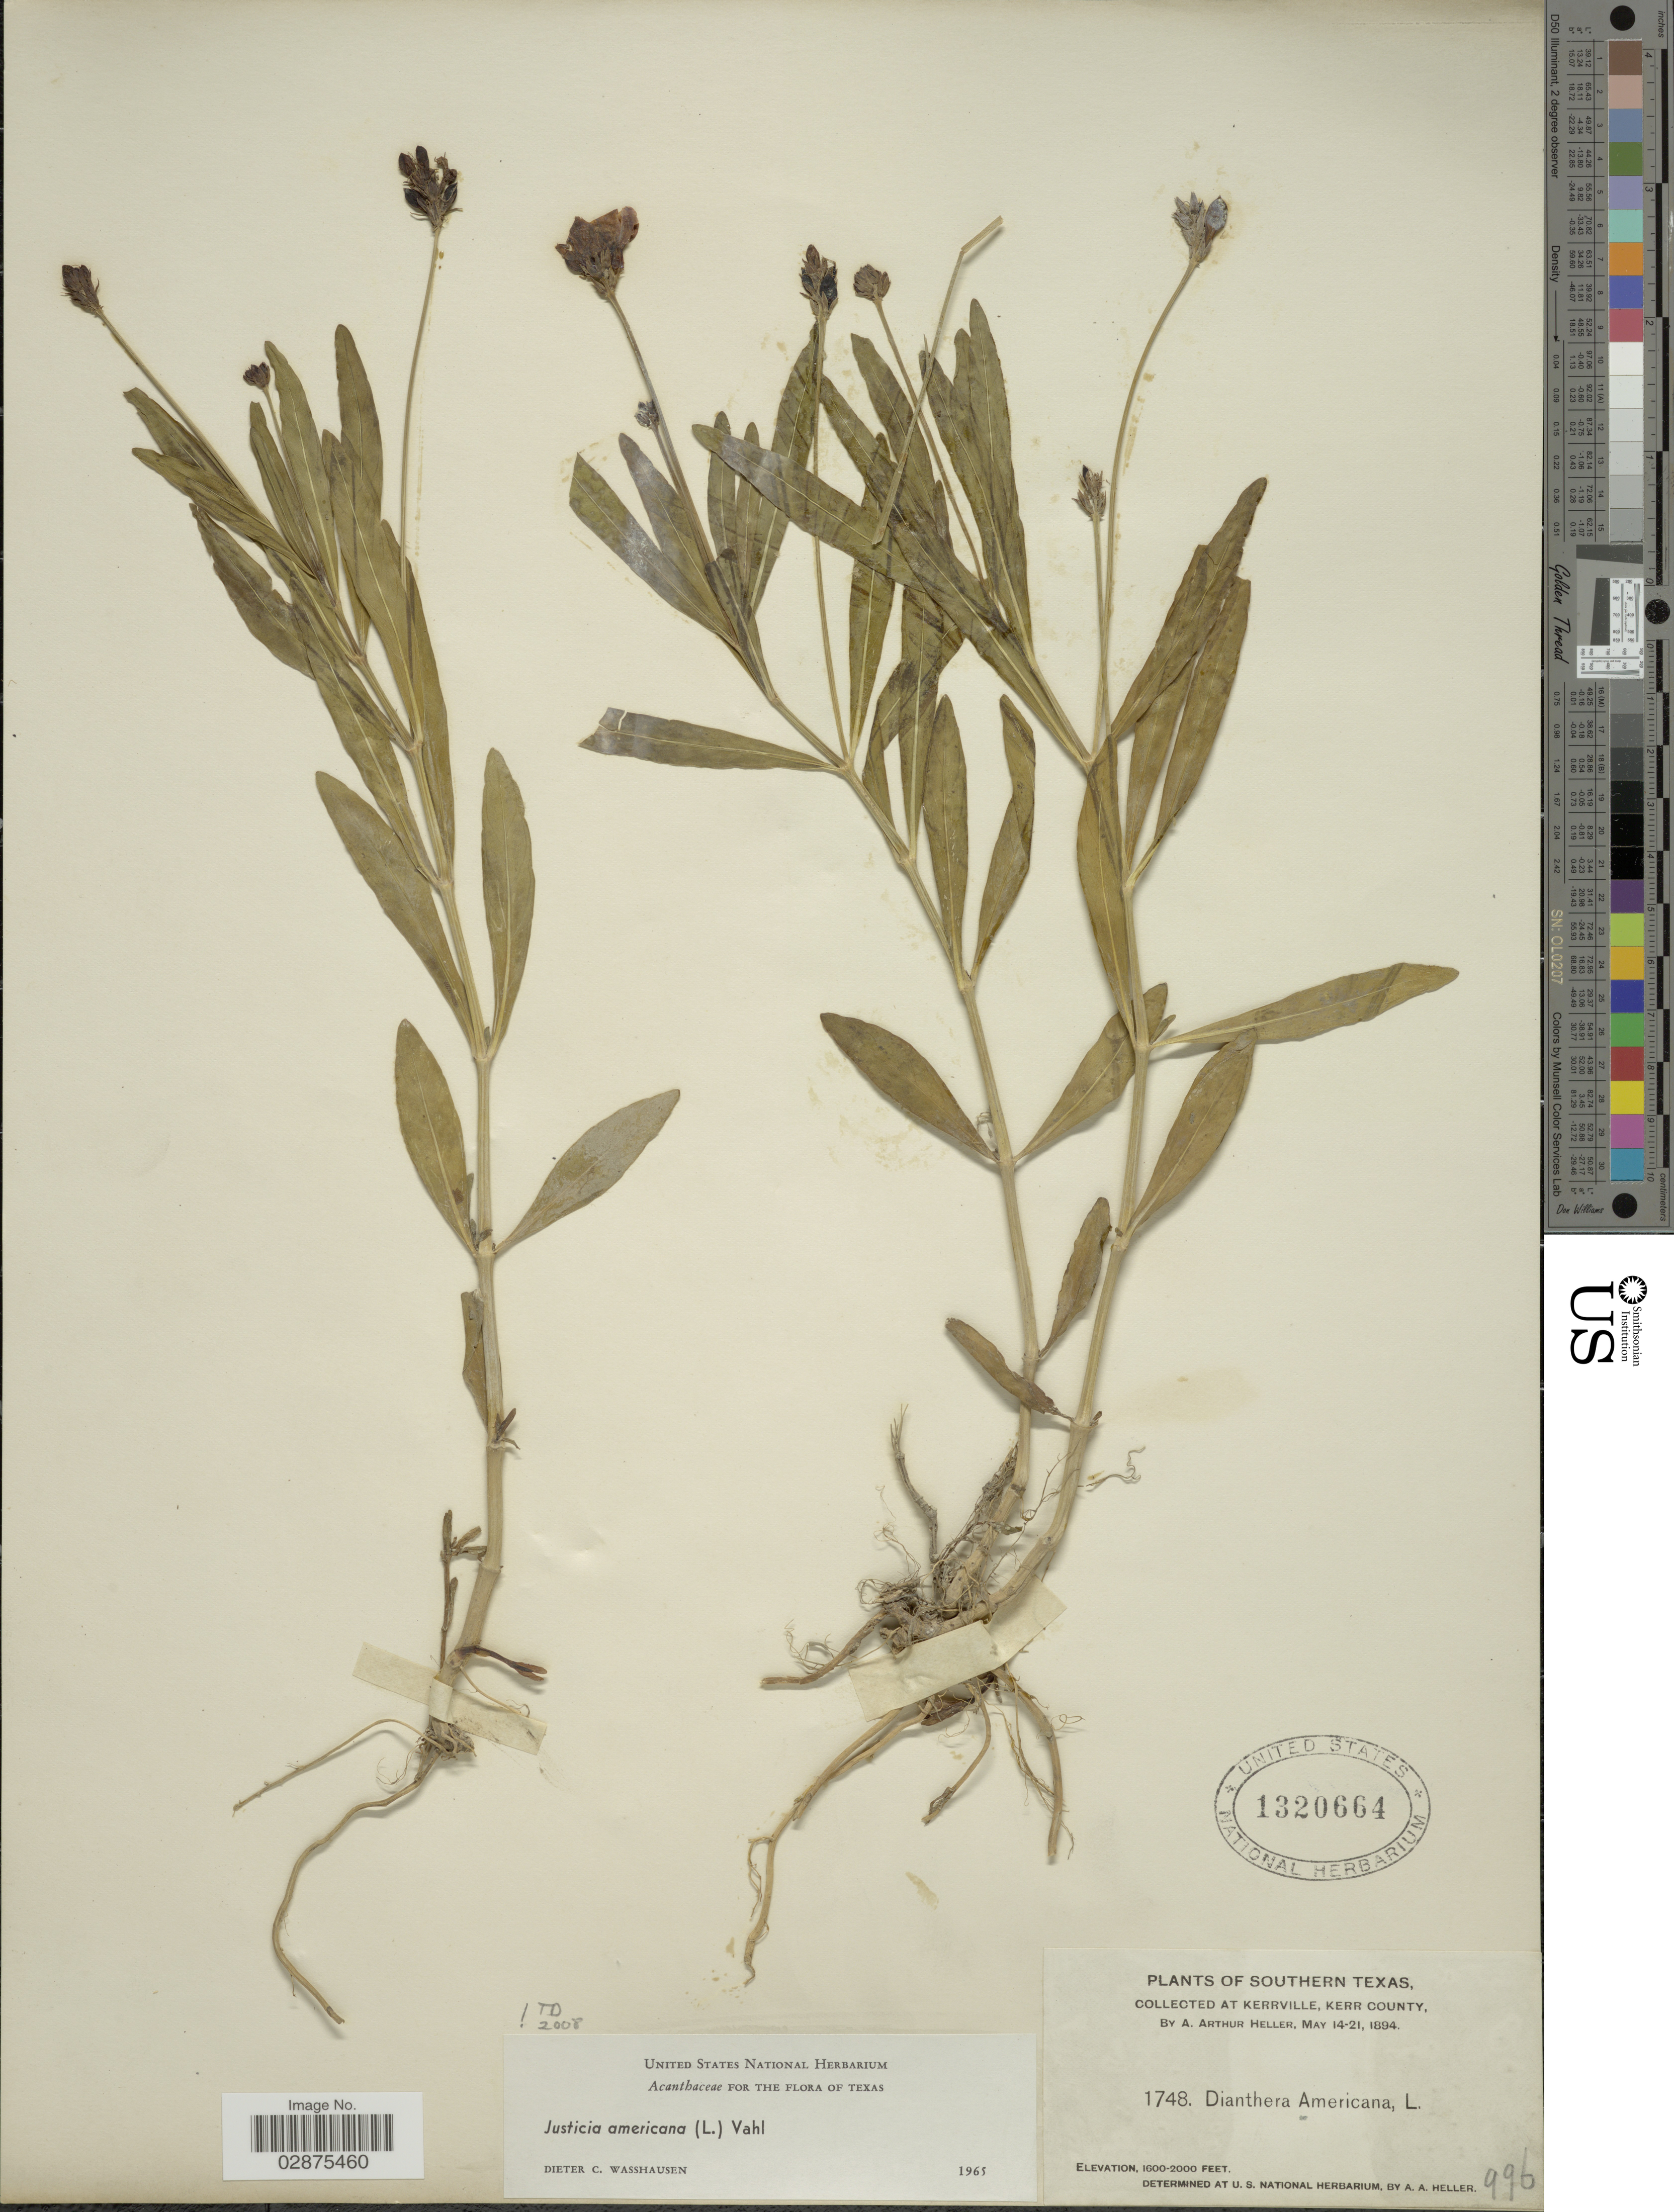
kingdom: Plantae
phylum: Tracheophyta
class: Magnoliopsida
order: Lamiales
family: Acanthaceae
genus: Justicia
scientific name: Justicia americana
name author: (L.) Vahl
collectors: A. A. Heller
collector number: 1748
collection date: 1894-05-14/1894-05-21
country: United States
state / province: Texas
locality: Southern Texas. At Kerrville, Kerr County.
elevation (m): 488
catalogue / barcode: US 1320664